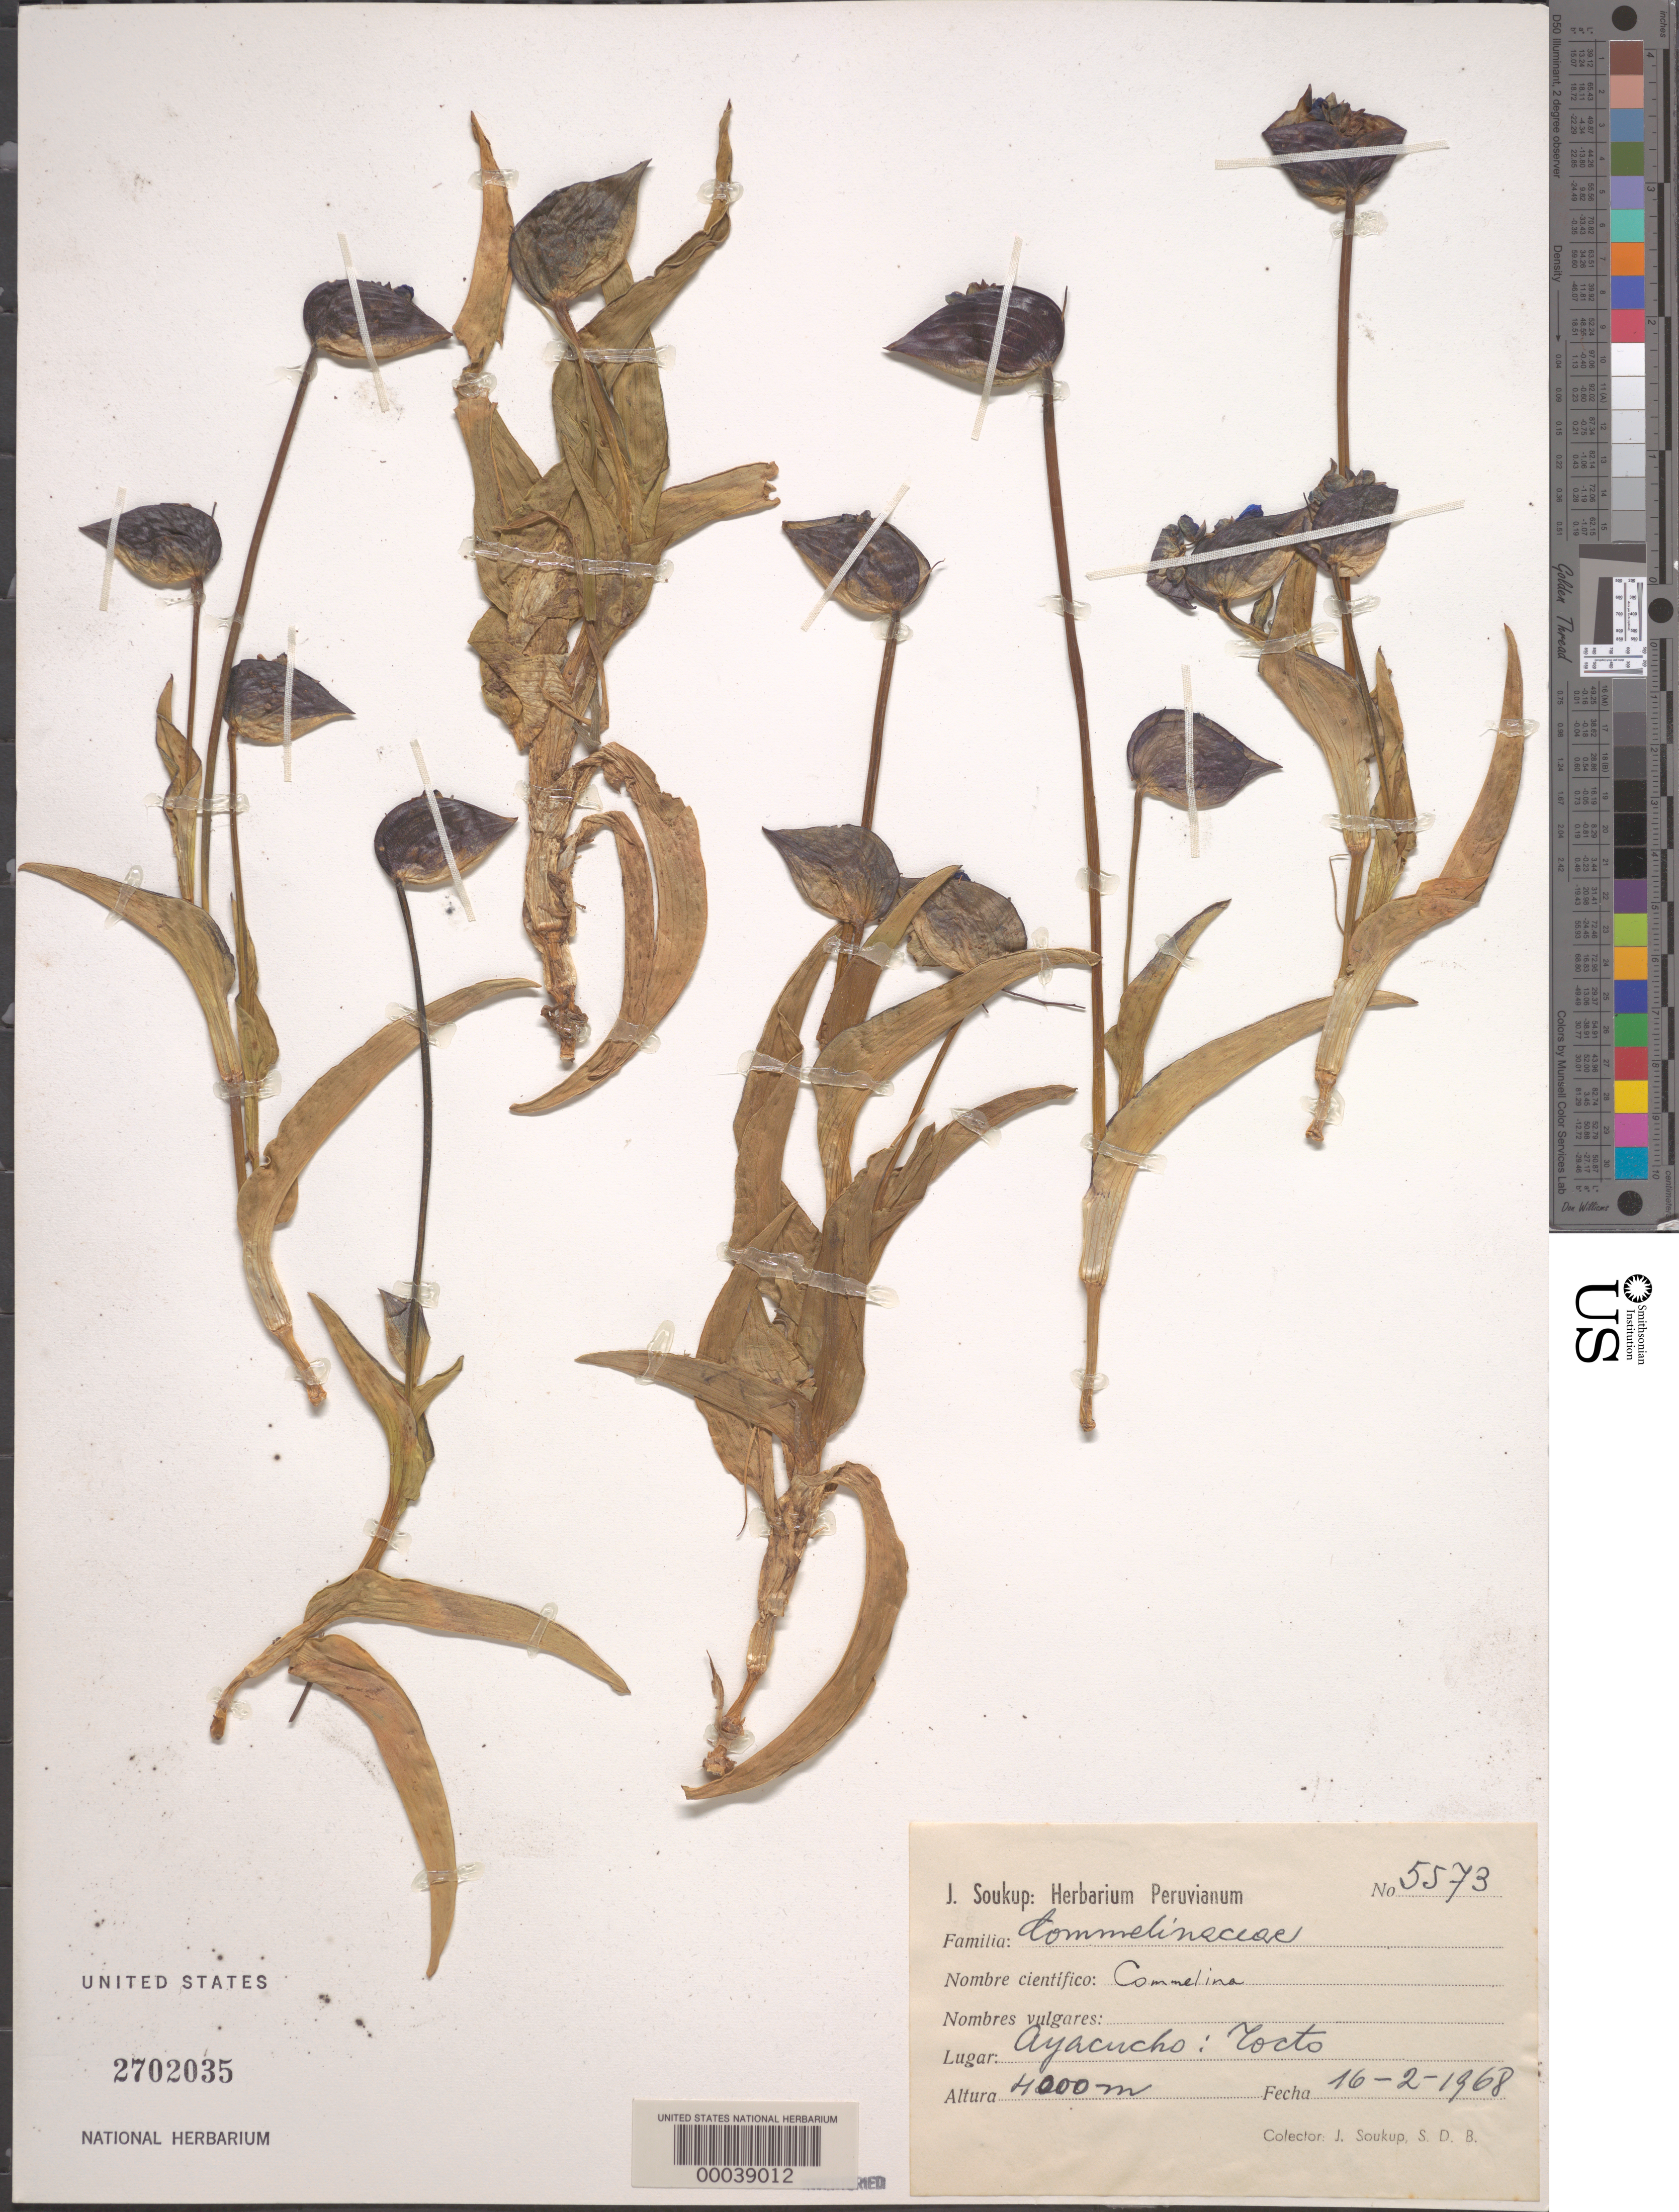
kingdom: Plantae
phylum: Tracheophyta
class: Liliopsida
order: Commelinales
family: Commelinaceae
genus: Commelina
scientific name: Commelina sp.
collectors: J. J. Soukup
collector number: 5573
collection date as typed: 16 Feb 1968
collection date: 1968-02-16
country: Peru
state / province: Ayacucho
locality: Tocto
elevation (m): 4000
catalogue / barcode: US 2702035